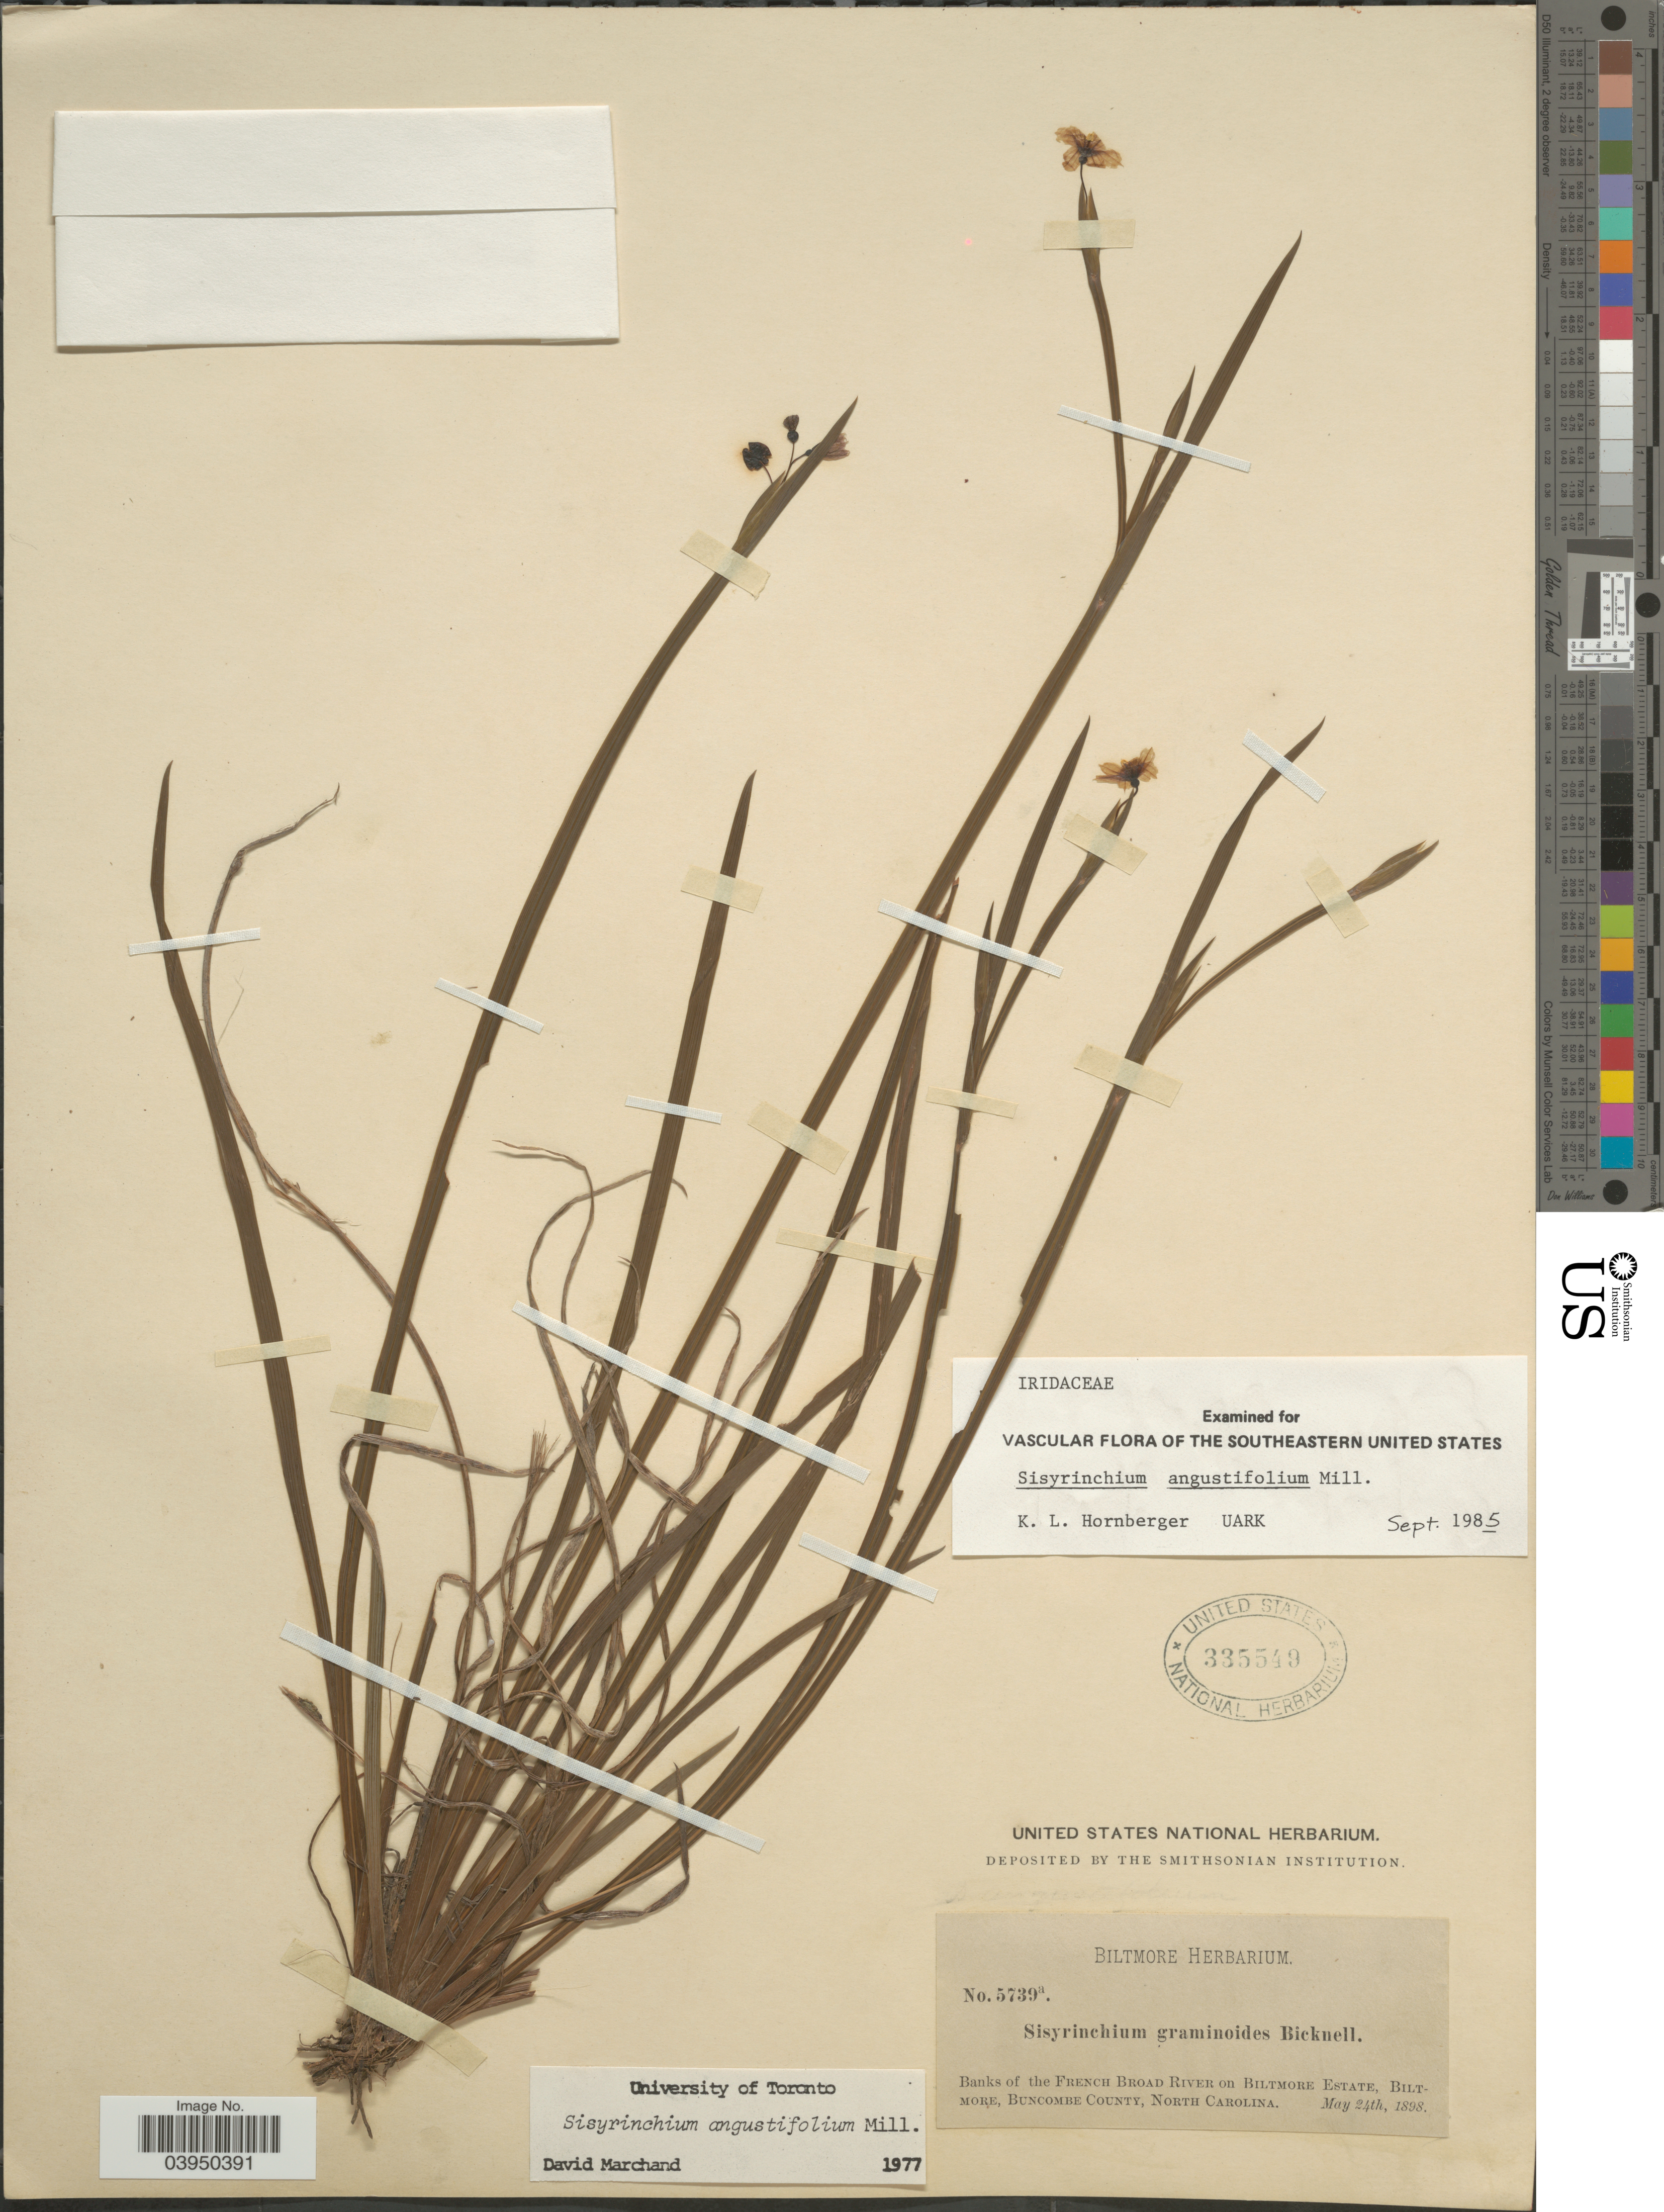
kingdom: Plantae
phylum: Tracheophyta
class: Liliopsida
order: Asparagales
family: Iridaceae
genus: Sisyrinchium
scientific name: Sisyrinchium angustifolium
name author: Mill.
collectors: ex herb. Biltmore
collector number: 5739a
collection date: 1898-05-24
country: United States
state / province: North Carolina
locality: Banks of the French Broad River on Biltmore Estate, Biltmore, Buncombe County.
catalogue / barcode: US 335549